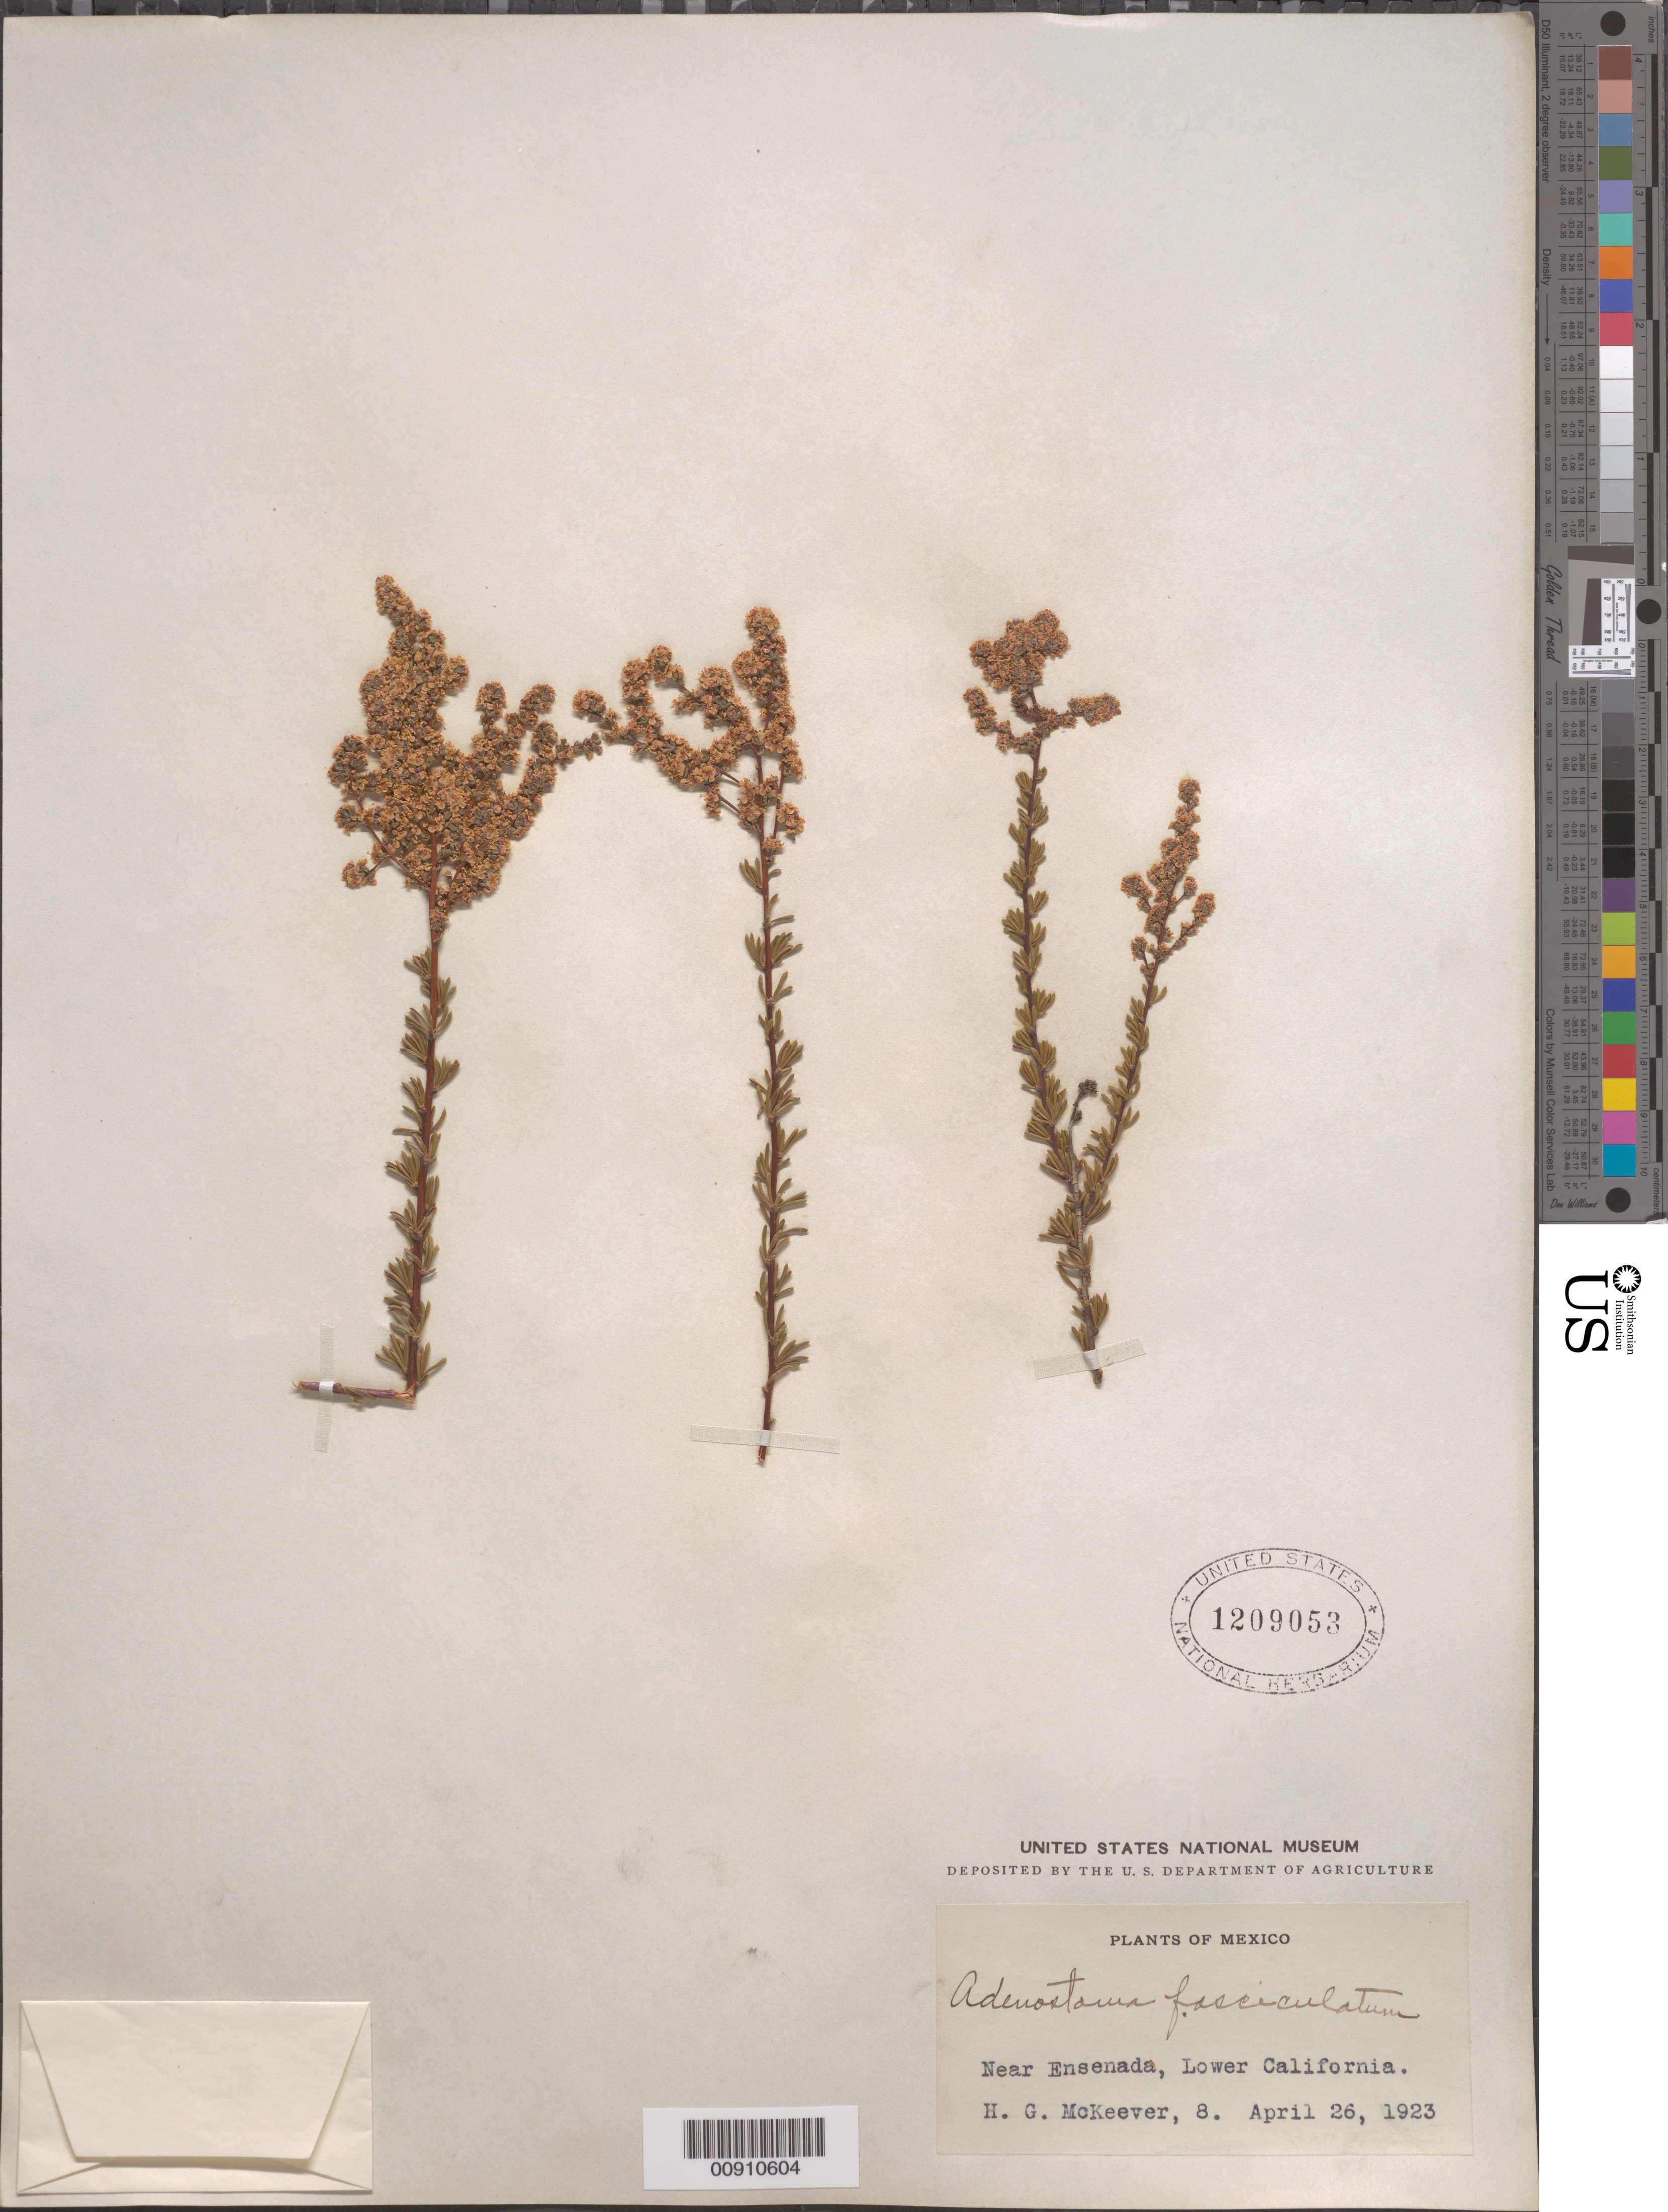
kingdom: Plantae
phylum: Tracheophyta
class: Magnoliopsida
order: Rosales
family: Rosaceae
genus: Adenostoma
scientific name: Adenostoma fasciculatum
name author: Hook. & Arn.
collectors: H. McKeever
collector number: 8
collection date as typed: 26 Apr 1923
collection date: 1923-04-26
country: Mexico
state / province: Baja California Norte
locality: Near Ensenada, Lower California.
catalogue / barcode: US 1209053